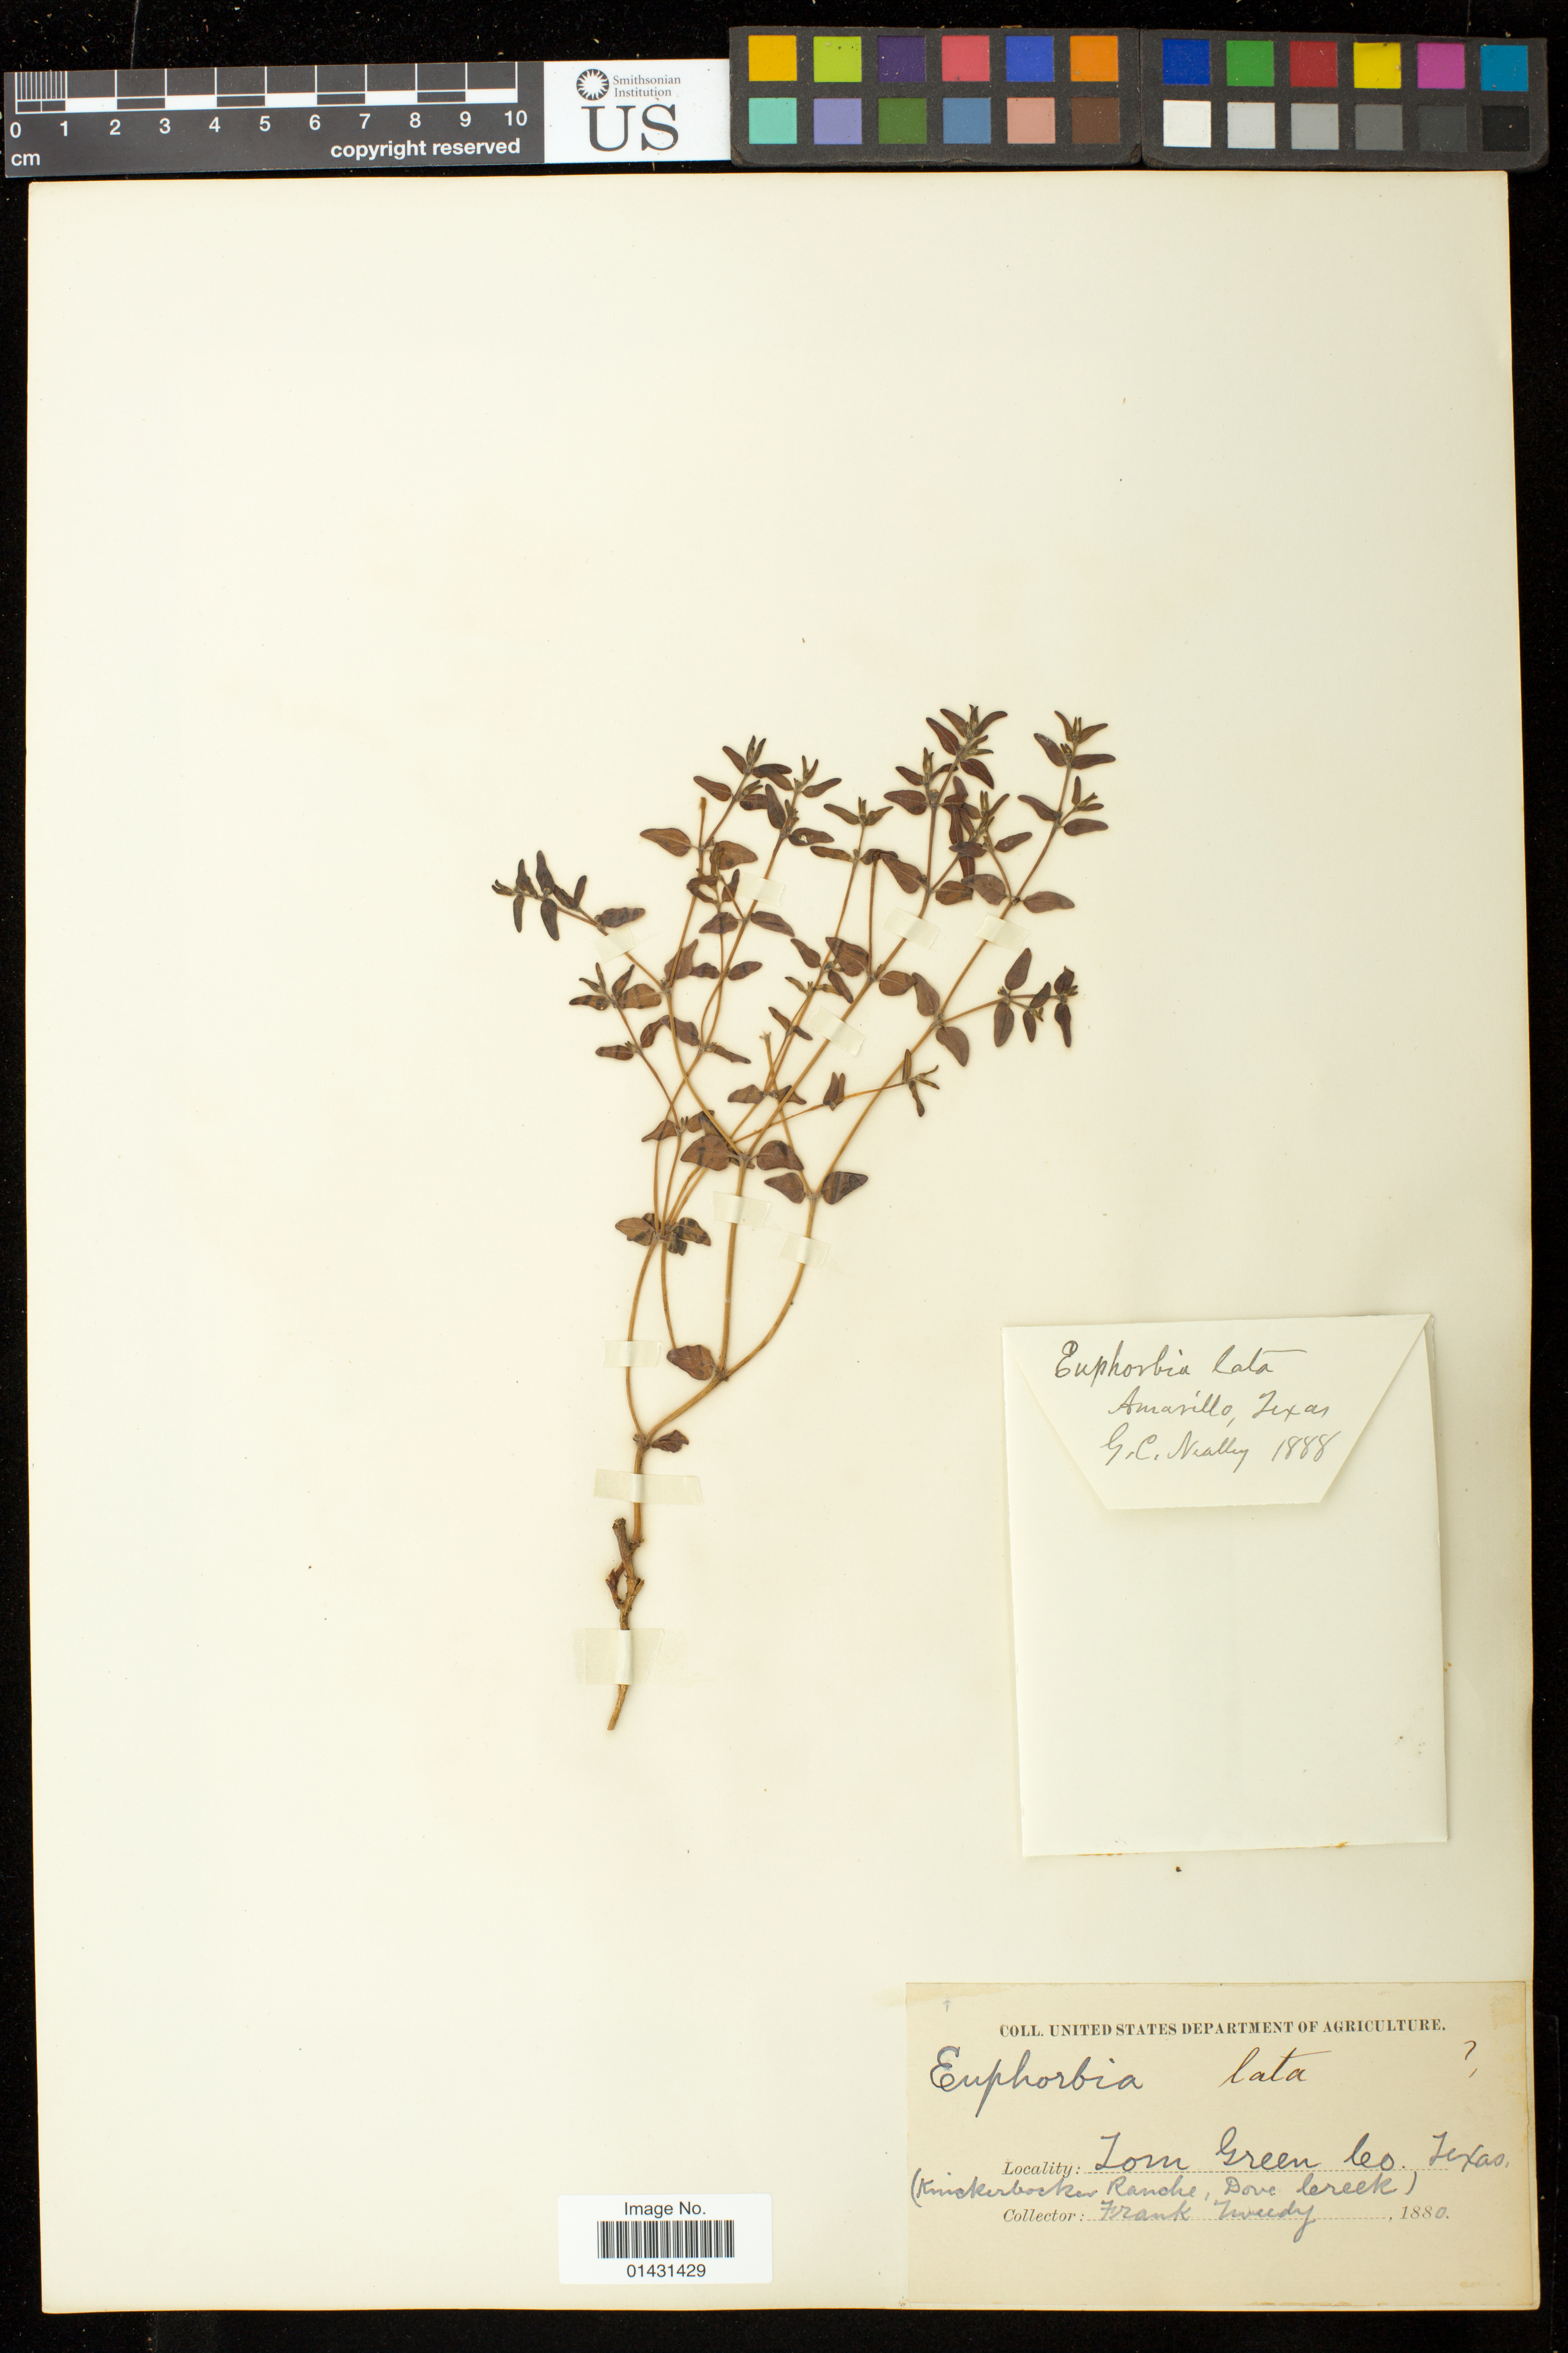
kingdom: Plantae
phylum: Tracheophyta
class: Magnoliopsida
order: Malpighiales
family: Euphorbiaceae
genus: Euphorbia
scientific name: Euphorbia laxa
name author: Drake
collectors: F. Tweedy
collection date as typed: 1880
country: United States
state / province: Texas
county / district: Tom Green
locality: Knickerbocker Ranche, Dove Creek